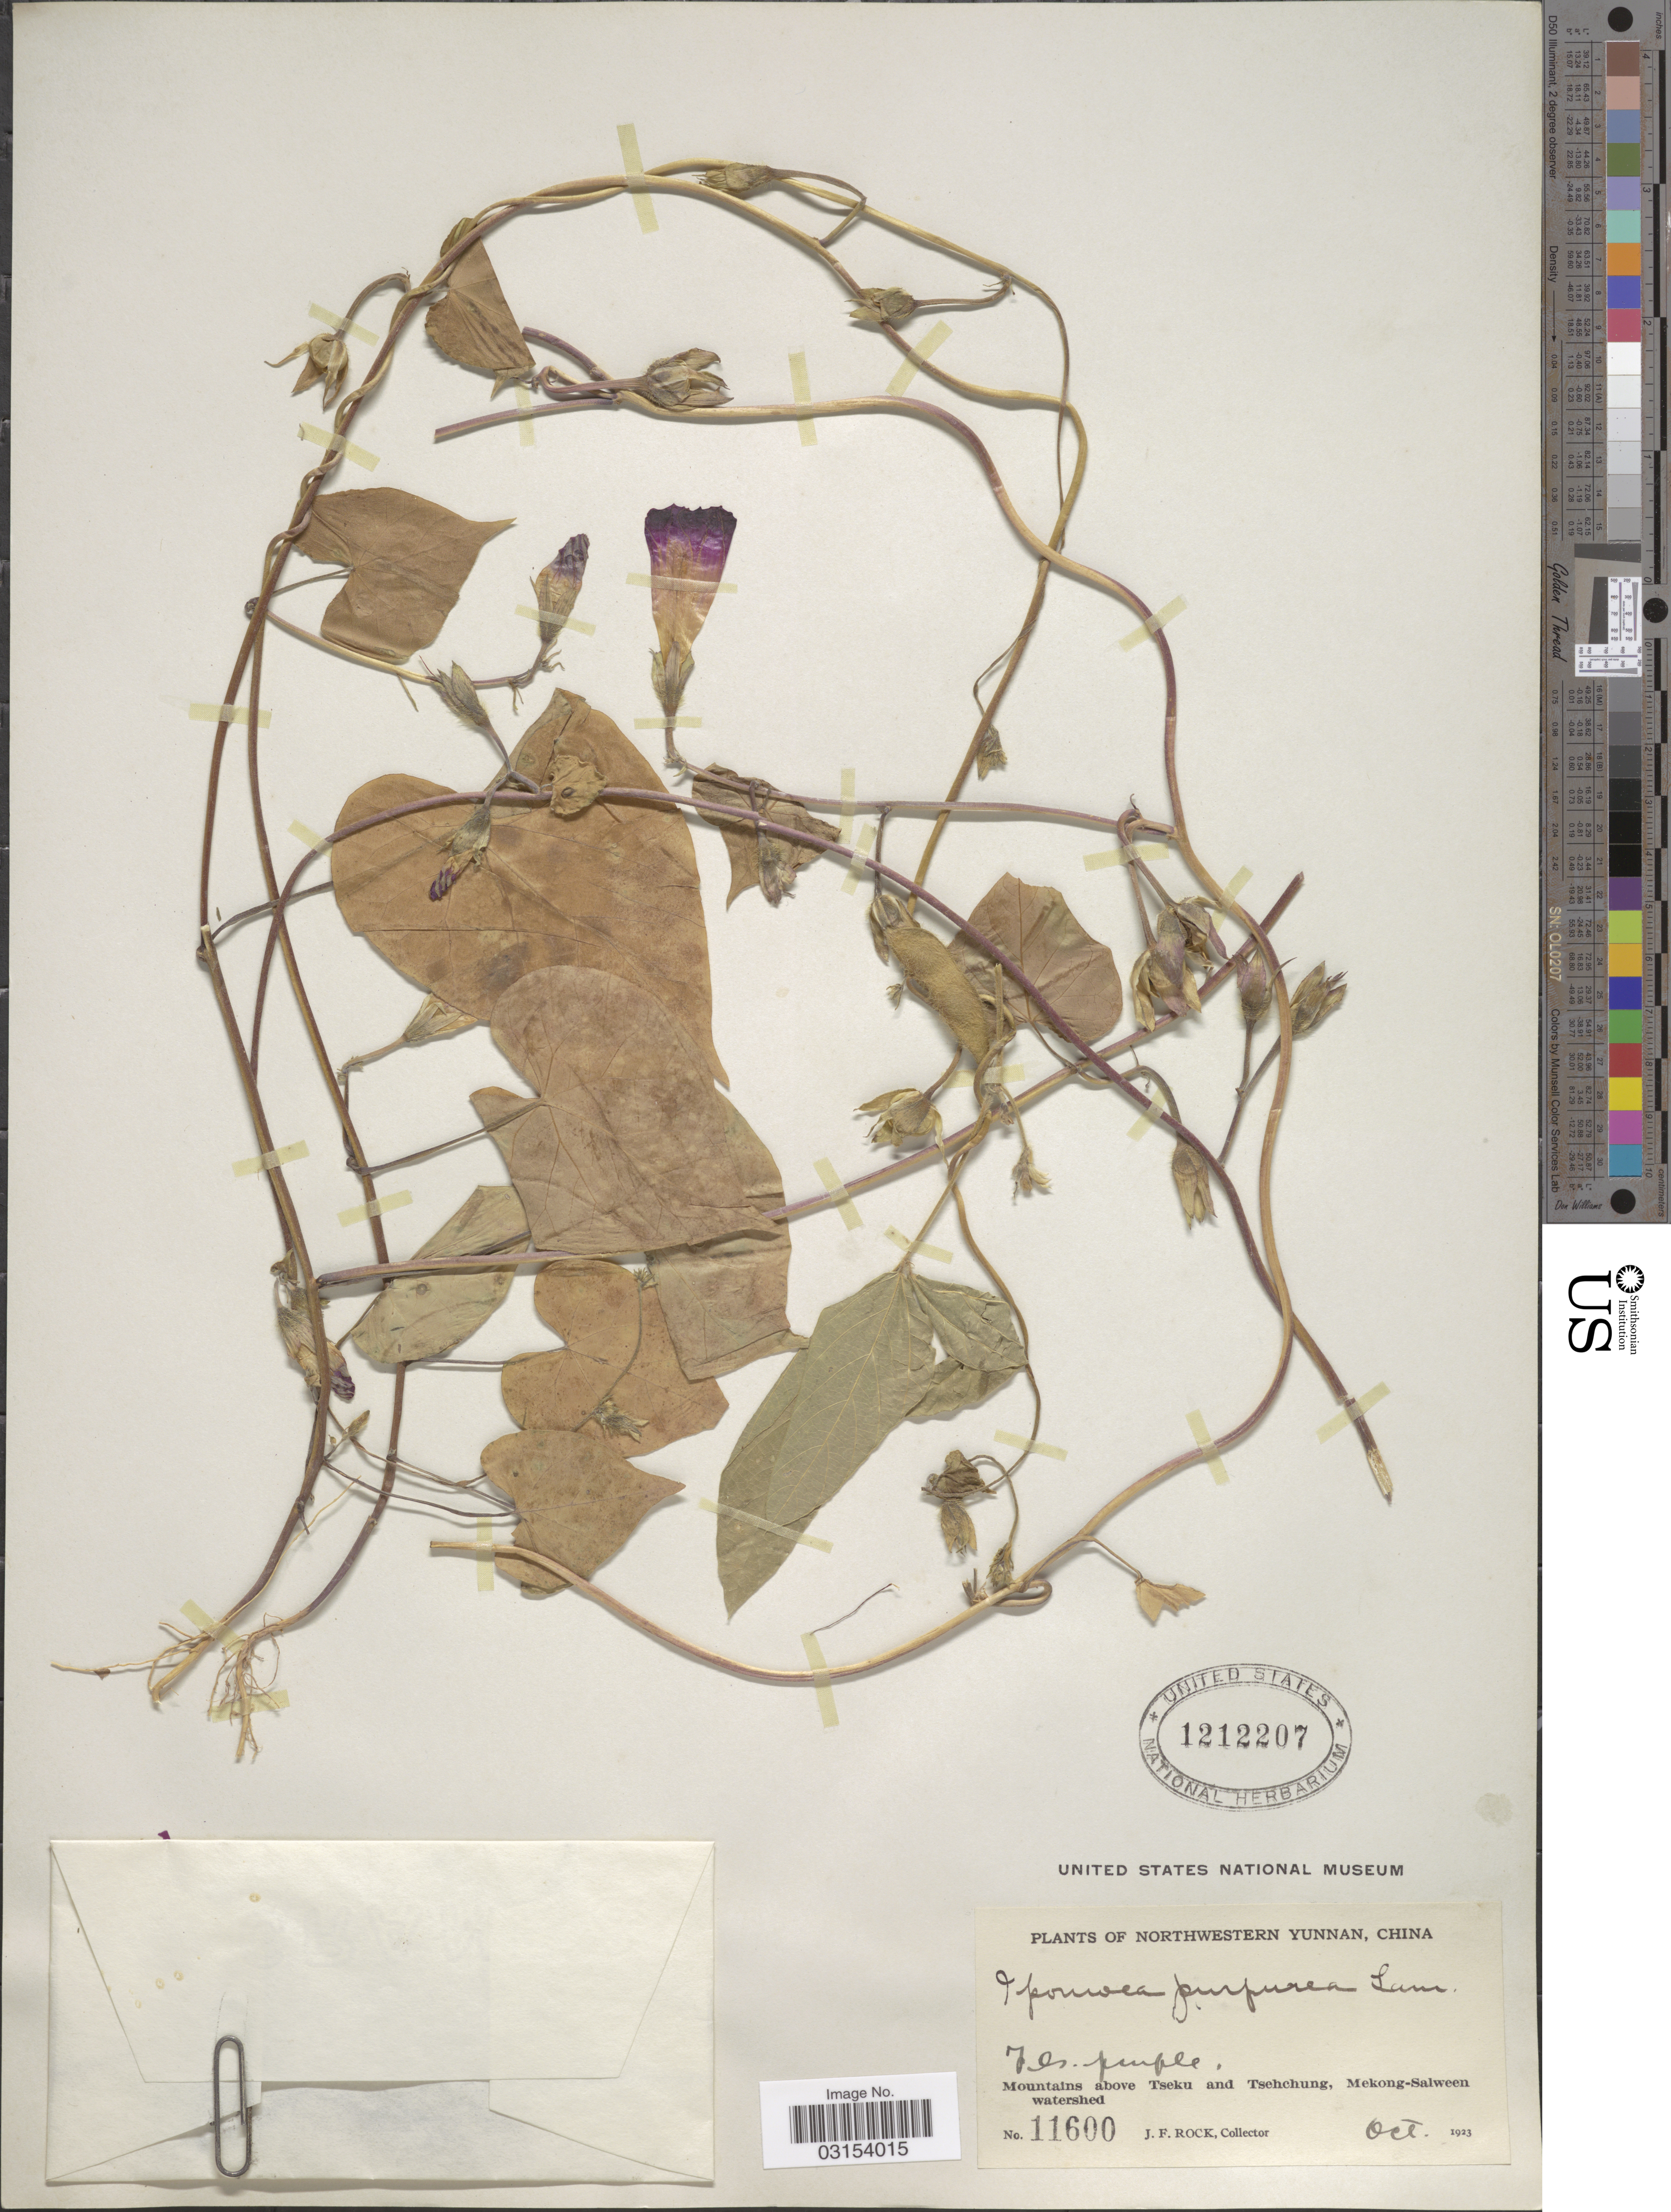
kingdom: Plantae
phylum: Tracheophyta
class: Magnoliopsida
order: Solanales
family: Convolvulaceae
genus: Ipomoea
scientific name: Ipomoea purpurea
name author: (L.) Roth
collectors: J. Rock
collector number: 11600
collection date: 1923-10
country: China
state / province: Yunnan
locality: Northwestern Yunnan. Mountains above Tseku and Tsehchung, Mekong-Salween watershed.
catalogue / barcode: US 1212207